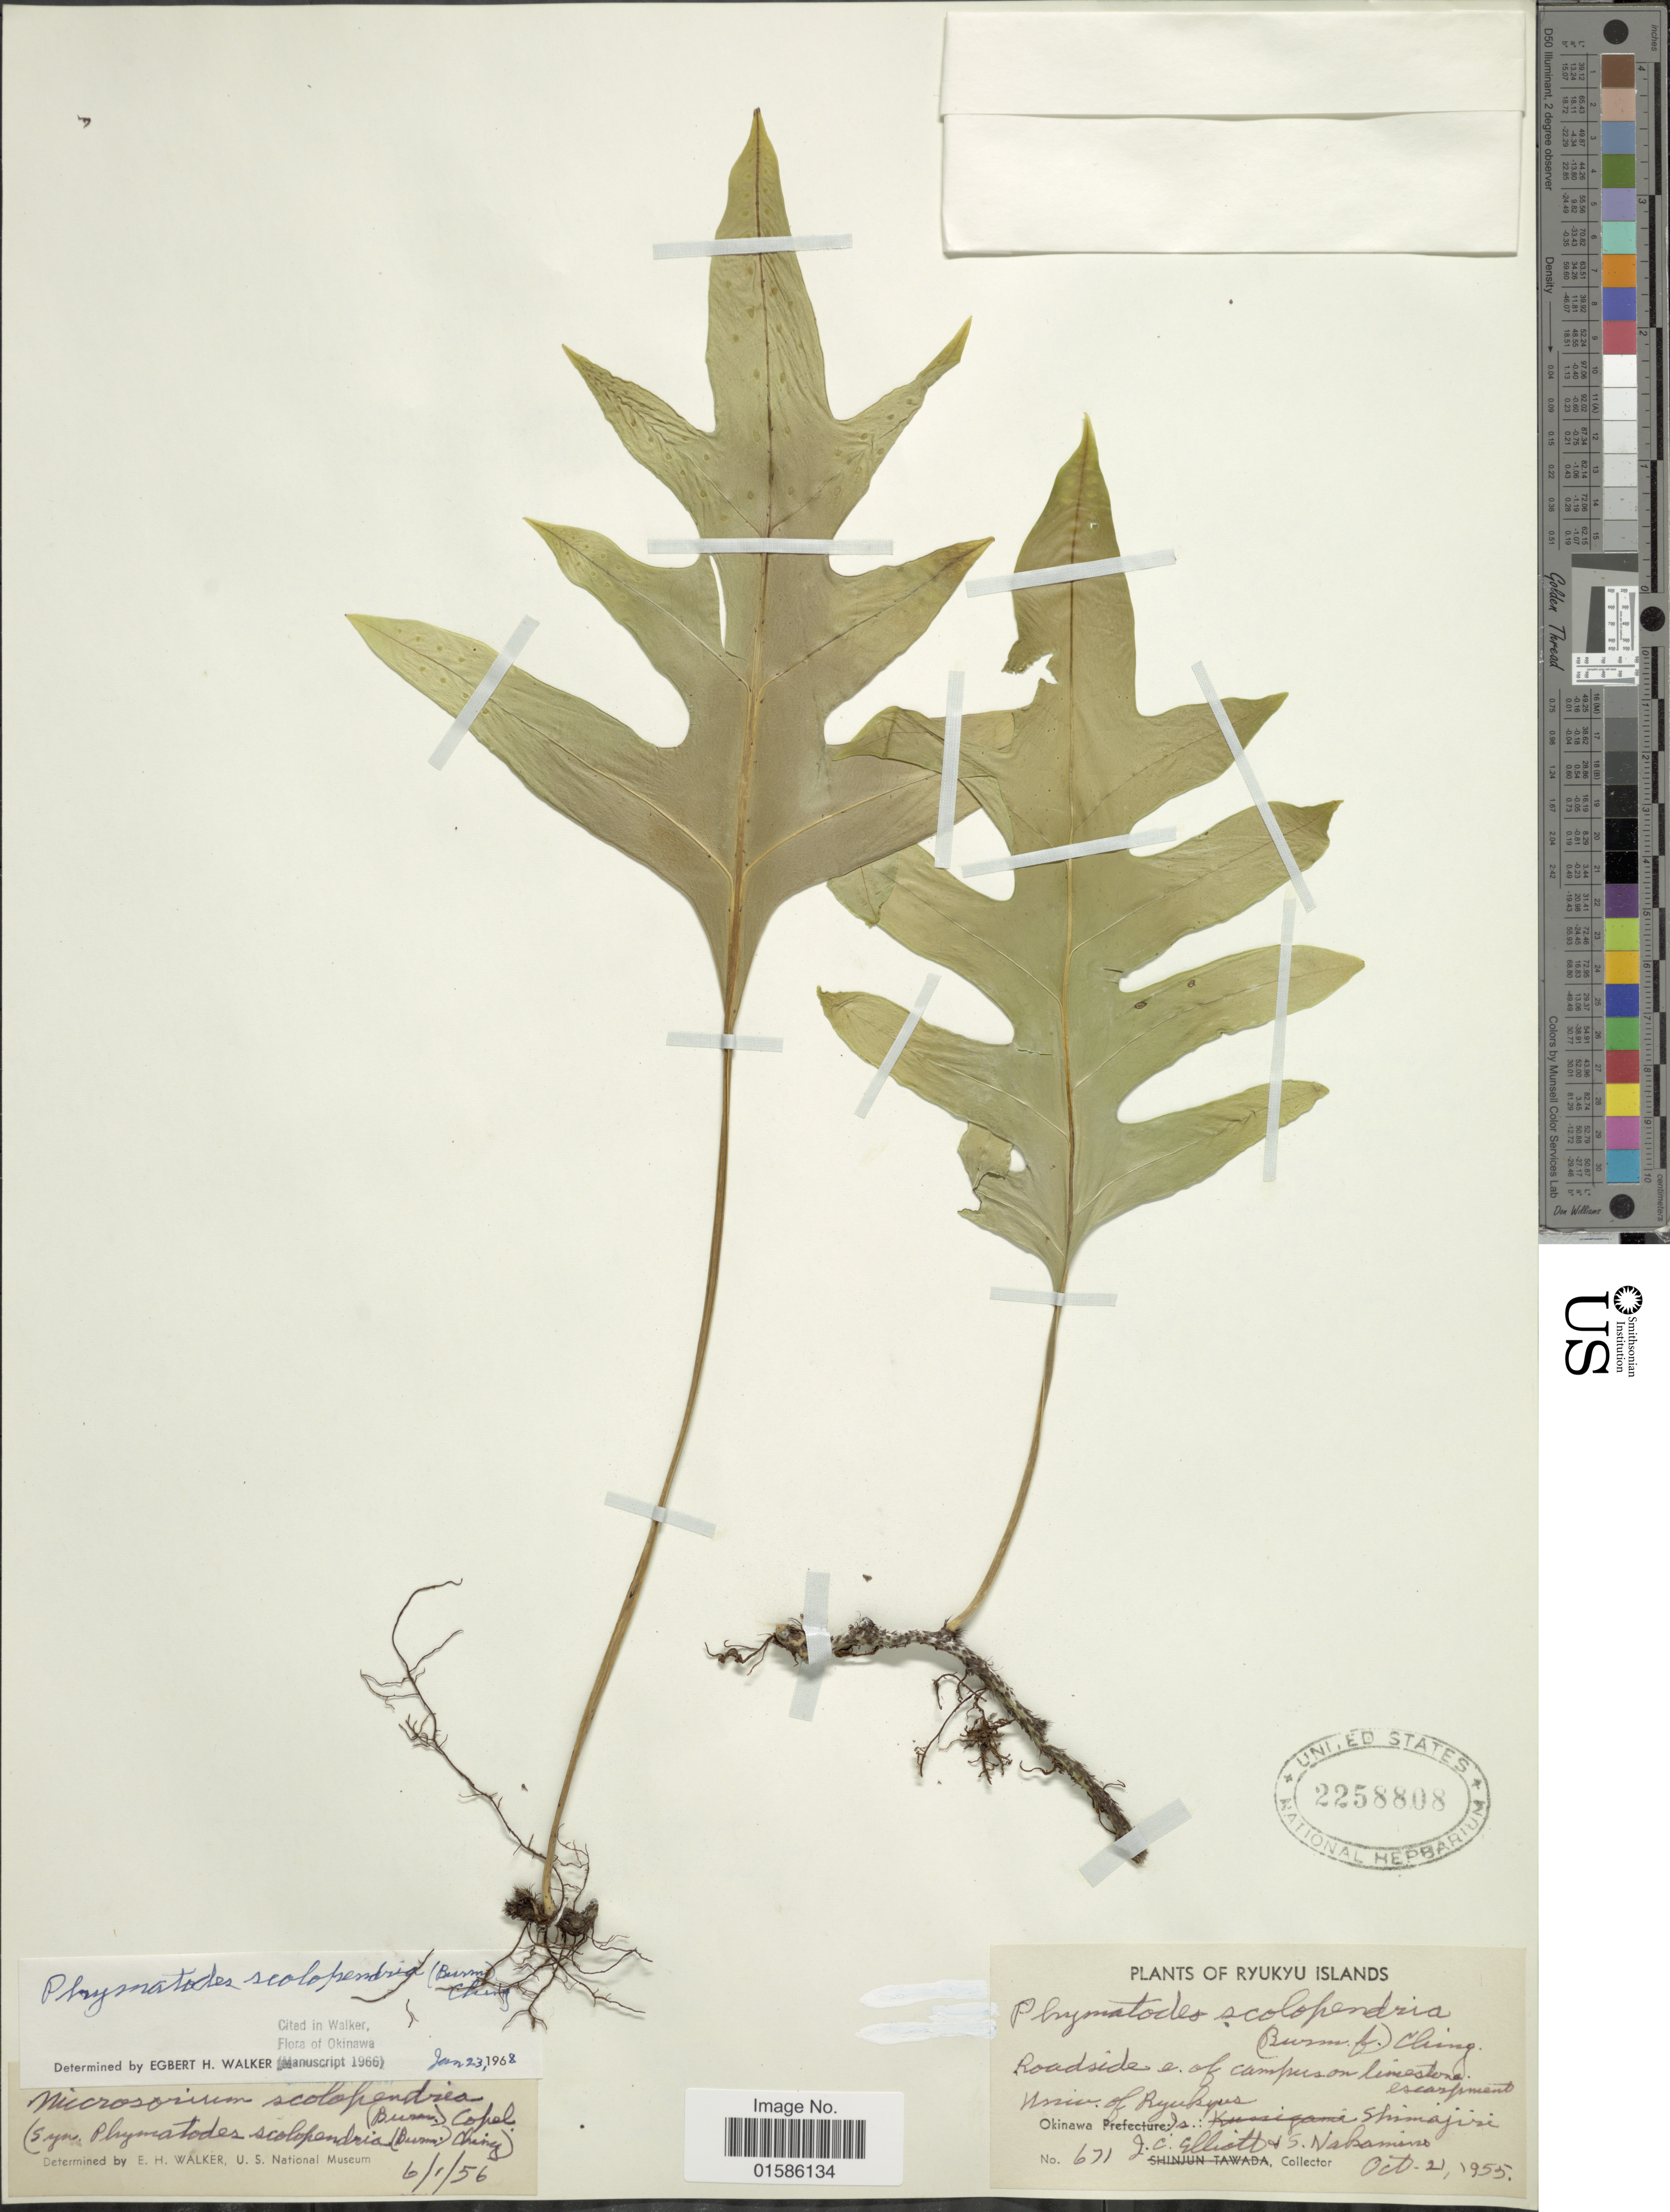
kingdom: Plantae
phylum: Tracheophyta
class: Polypodiopsida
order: Polypodiales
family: Polypodiaceae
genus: Microsorum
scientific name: Microsorum scolopendria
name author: (Burm. f.) Copel.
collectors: J. Elliot & S. Nakamine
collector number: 371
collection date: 1955-10-21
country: Japan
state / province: Okinawa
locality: Ryukyu Islands, Okinawa Is: Roadside e. of campus on limestone, Shimajiri.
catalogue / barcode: US 2258808